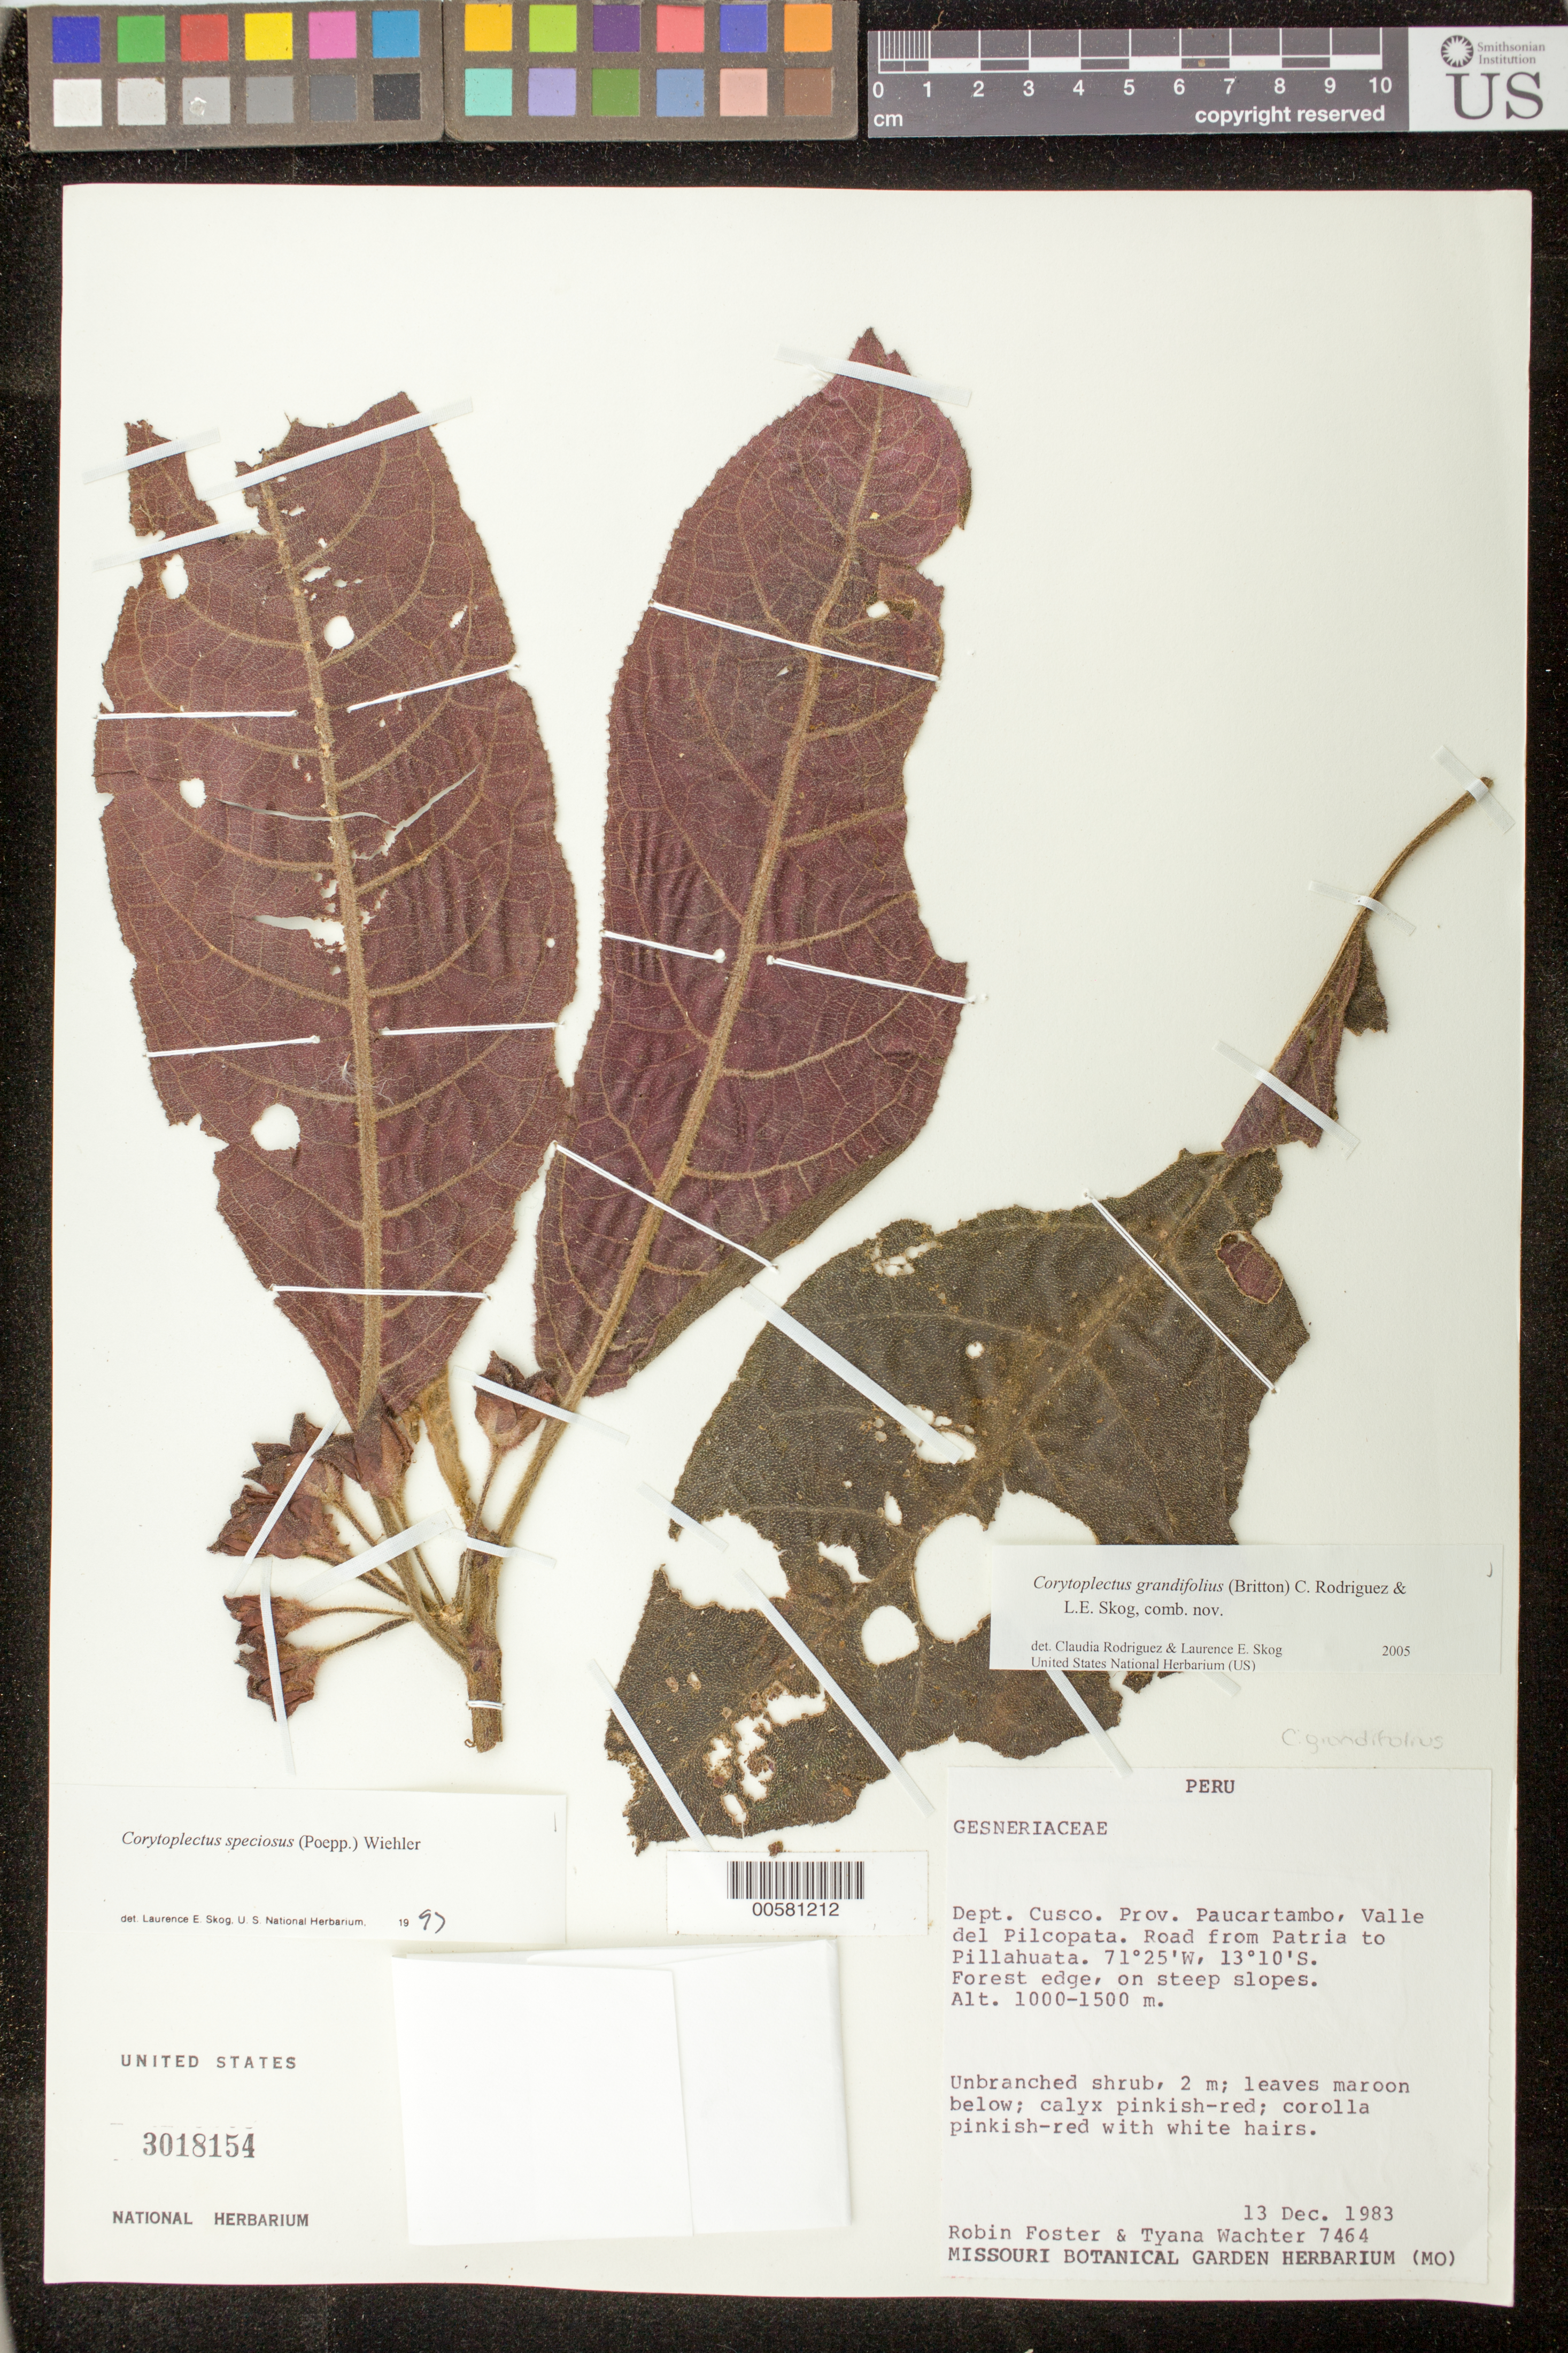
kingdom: Plantae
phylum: Tracheophyta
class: Magnoliopsida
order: Lamiales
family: Gesneriaceae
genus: Corytoplectus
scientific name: Corytoplectus grandifolius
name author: (Britton ex Rusby) Rodr.-Flores & L.E. Skog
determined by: Rodríguez-Flores, C. I.; Skog, L. E.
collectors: R. Foster & T. Wachter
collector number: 7464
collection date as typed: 13 Dec 1983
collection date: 1983-12-13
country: Peru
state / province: Cusco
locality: Prov. Paucartambo; Valle del Pilcopata, road from Patria to Pillahuata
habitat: Forest edge, on steep slopes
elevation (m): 1000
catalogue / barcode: US 3018154